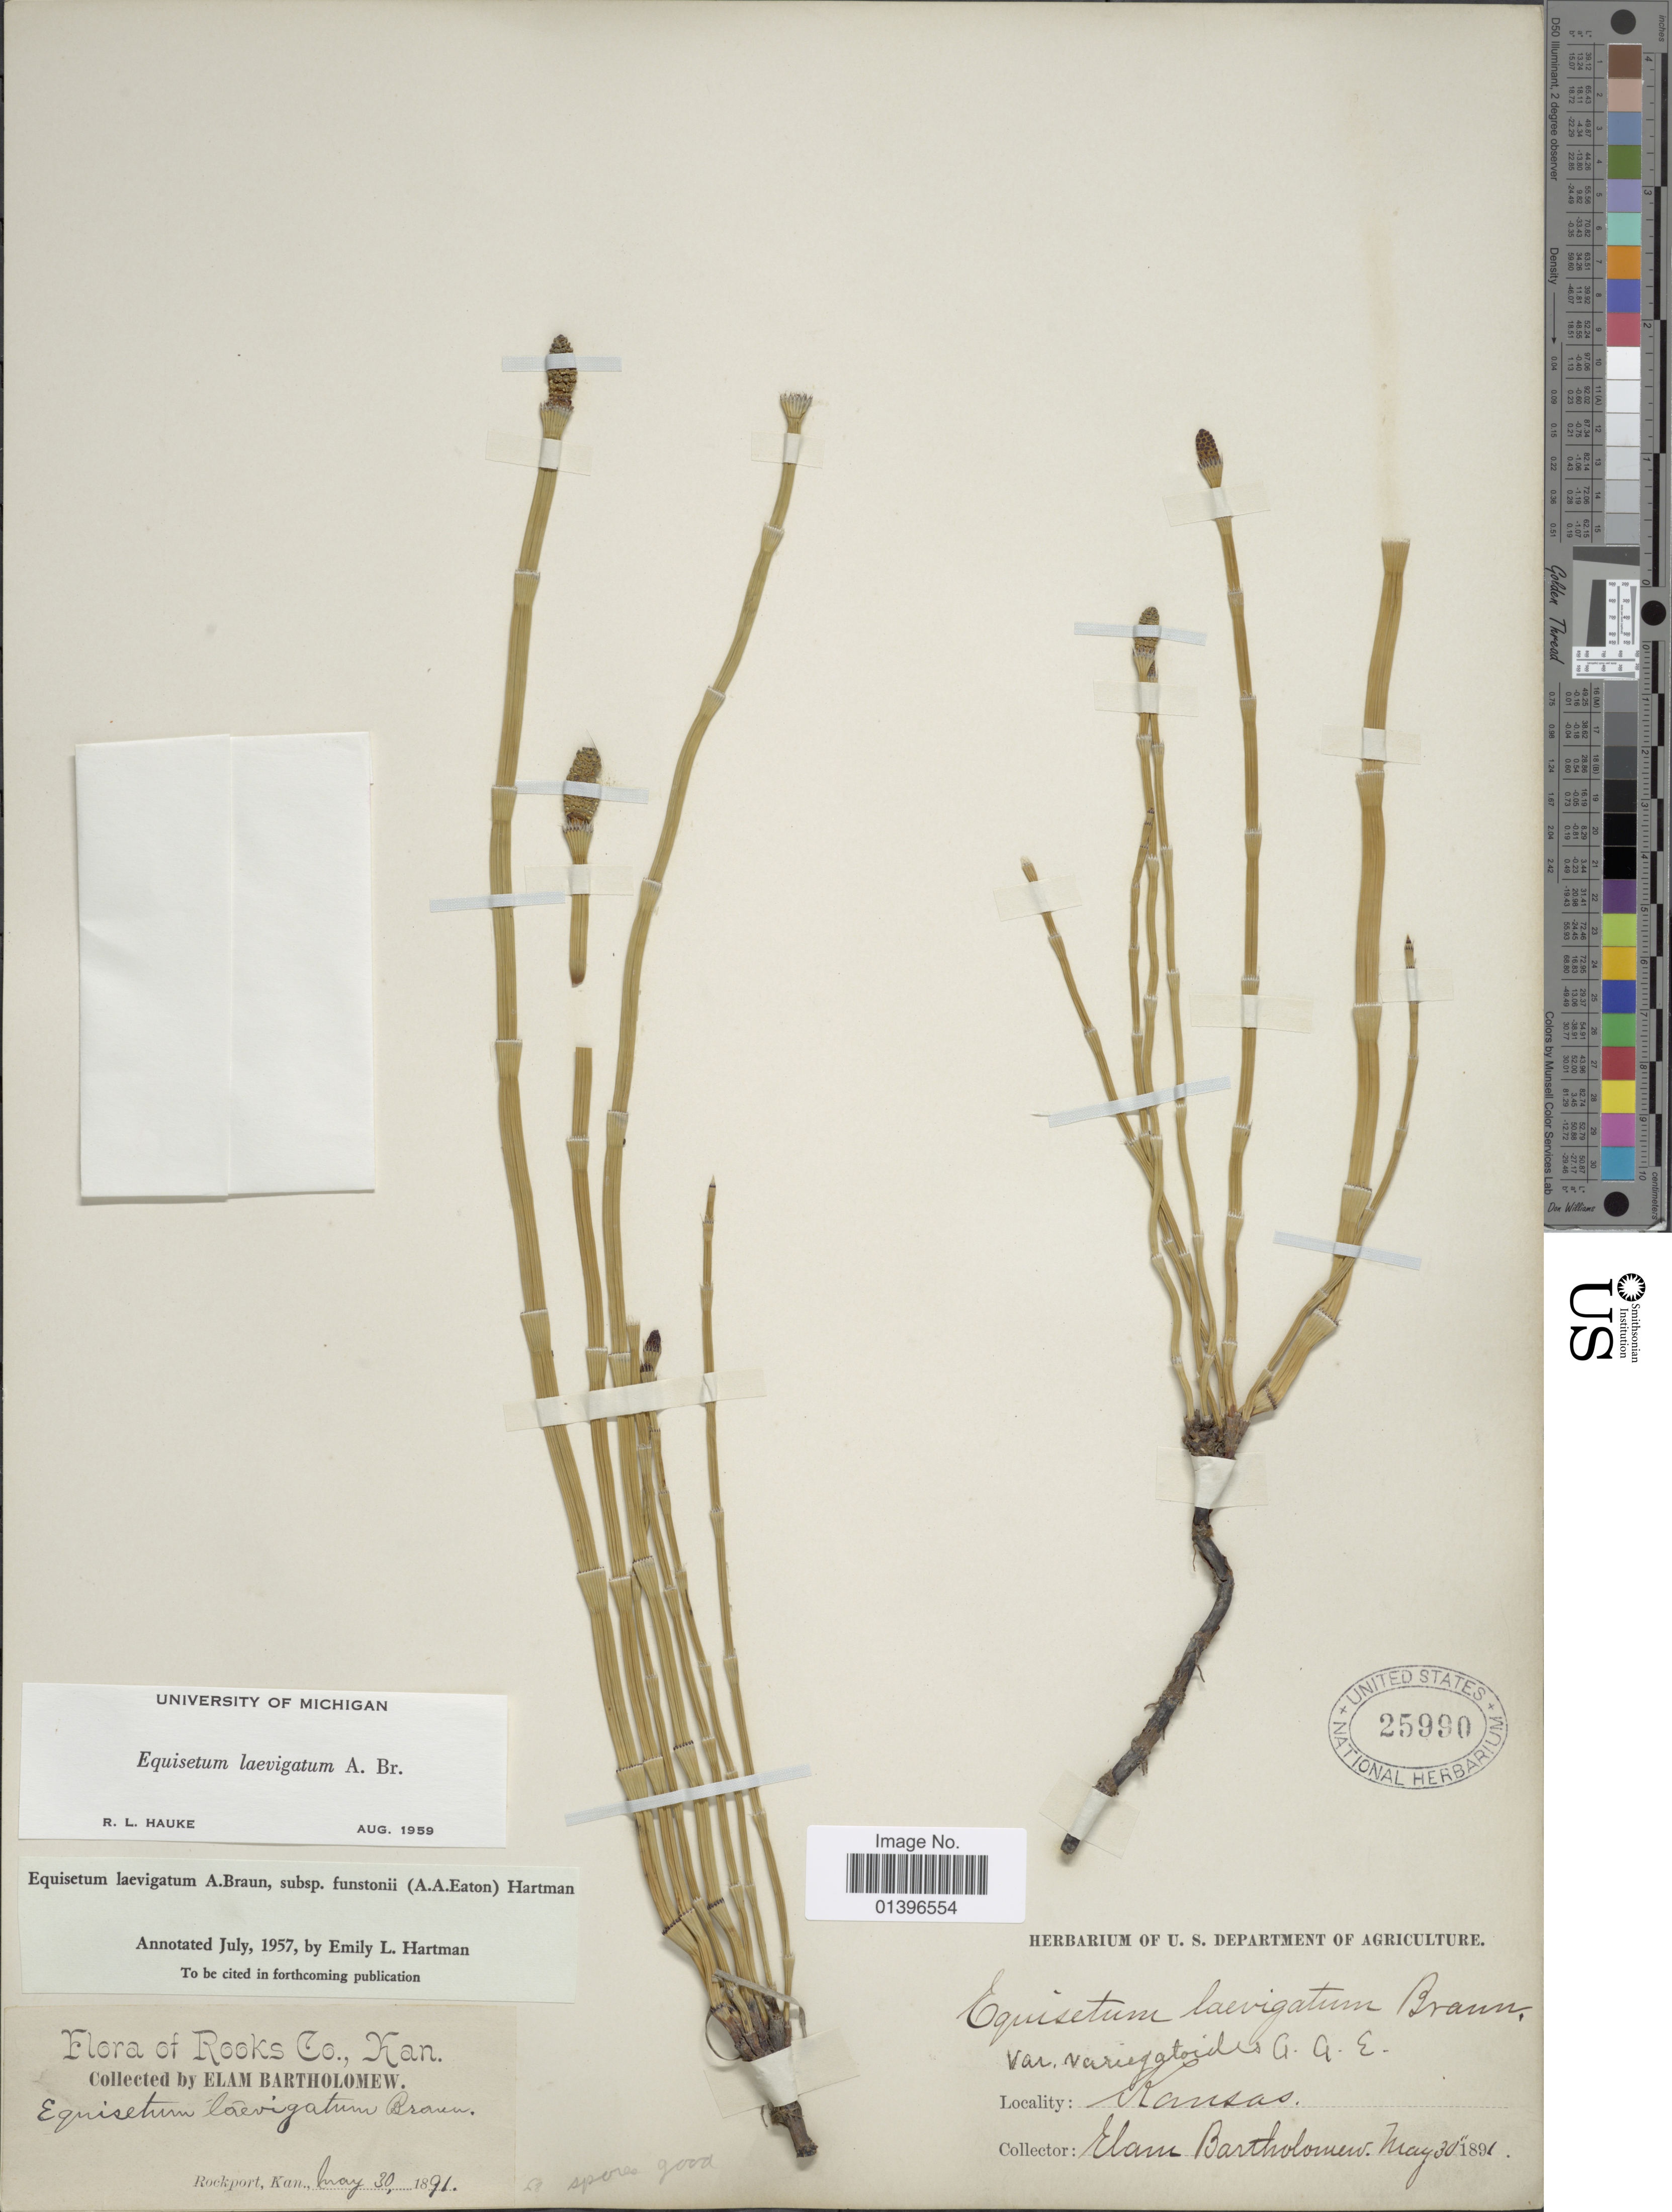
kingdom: Plantae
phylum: Tracheophyta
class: Polypodiopsida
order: Equisetales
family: Equisetaceae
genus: Equisetum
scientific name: Equisetum laevigatum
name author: A. Braun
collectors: E. Bartholomew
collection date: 1891-05-30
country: United States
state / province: Kansas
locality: Rocks Co.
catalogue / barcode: US 25990